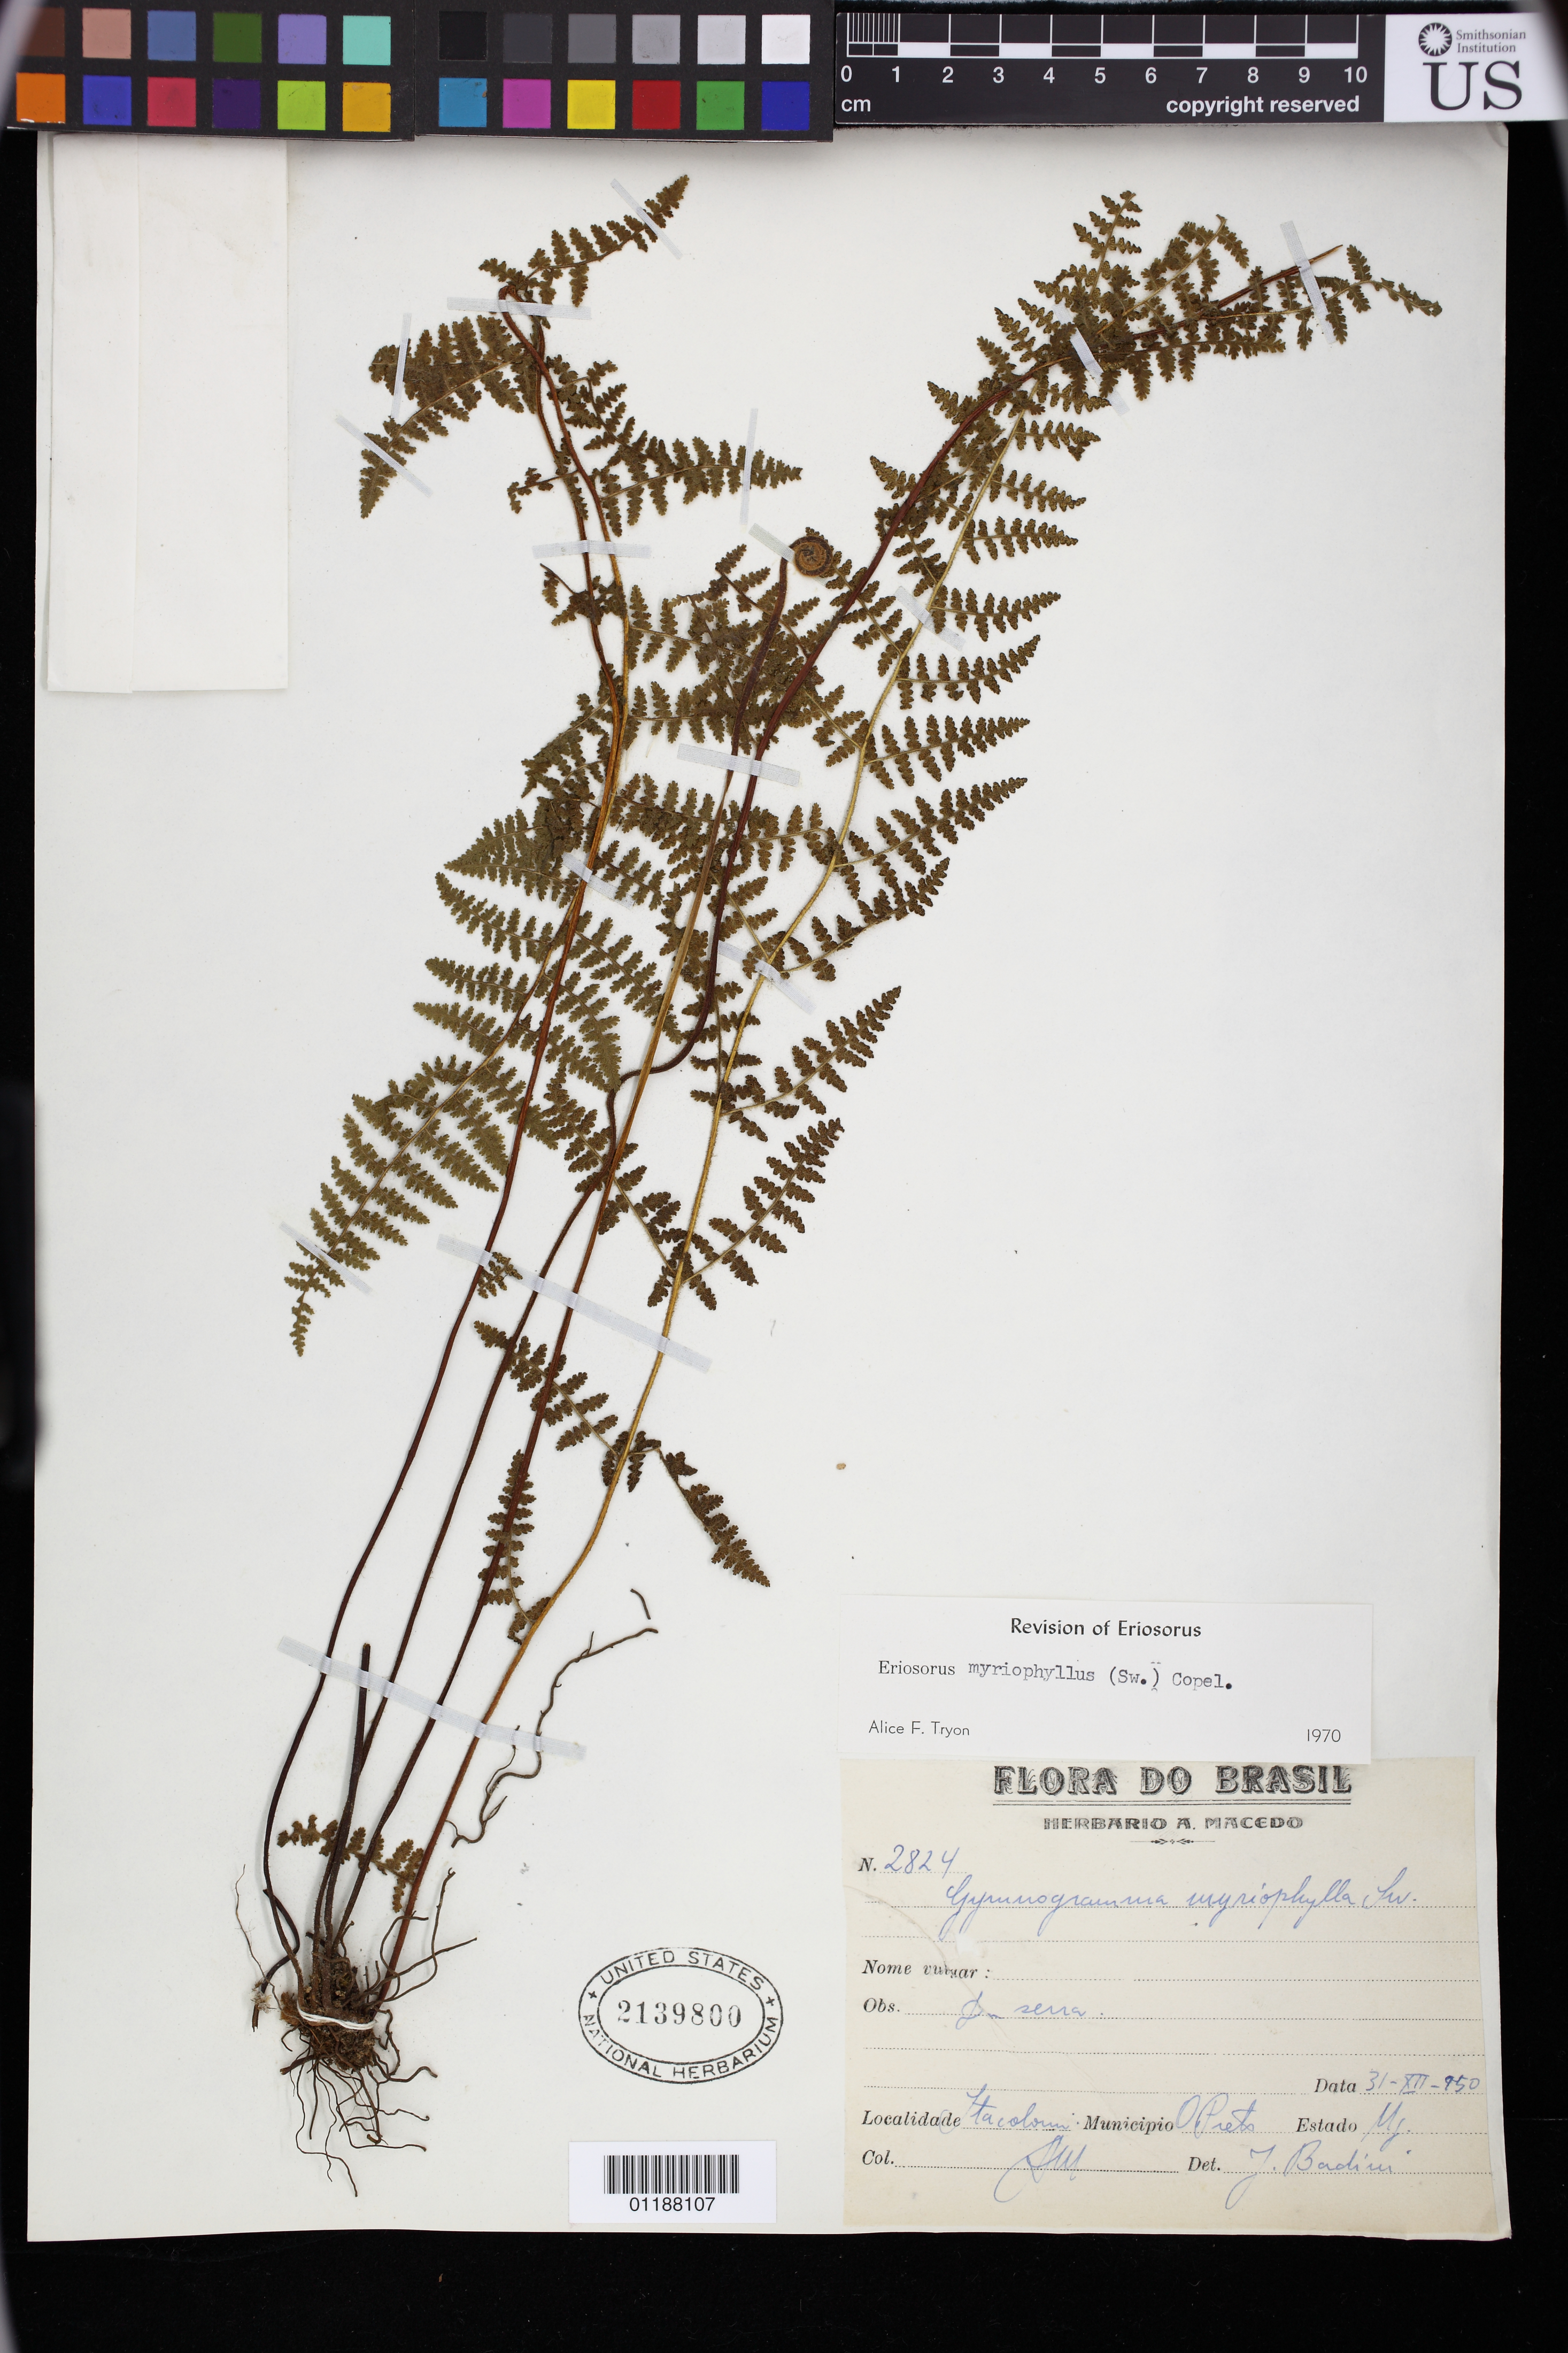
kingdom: Plantae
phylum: Tracheophyta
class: Polypodiopsida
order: Polypodiales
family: Pteridaceae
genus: Tryonia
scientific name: Tryonia myriophylla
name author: (Sw.) Schuettp. et al.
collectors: A. Macedo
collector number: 2824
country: Brazil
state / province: Mato Grosso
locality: O. Pretr, Sta Colouni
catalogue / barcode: US 2139800